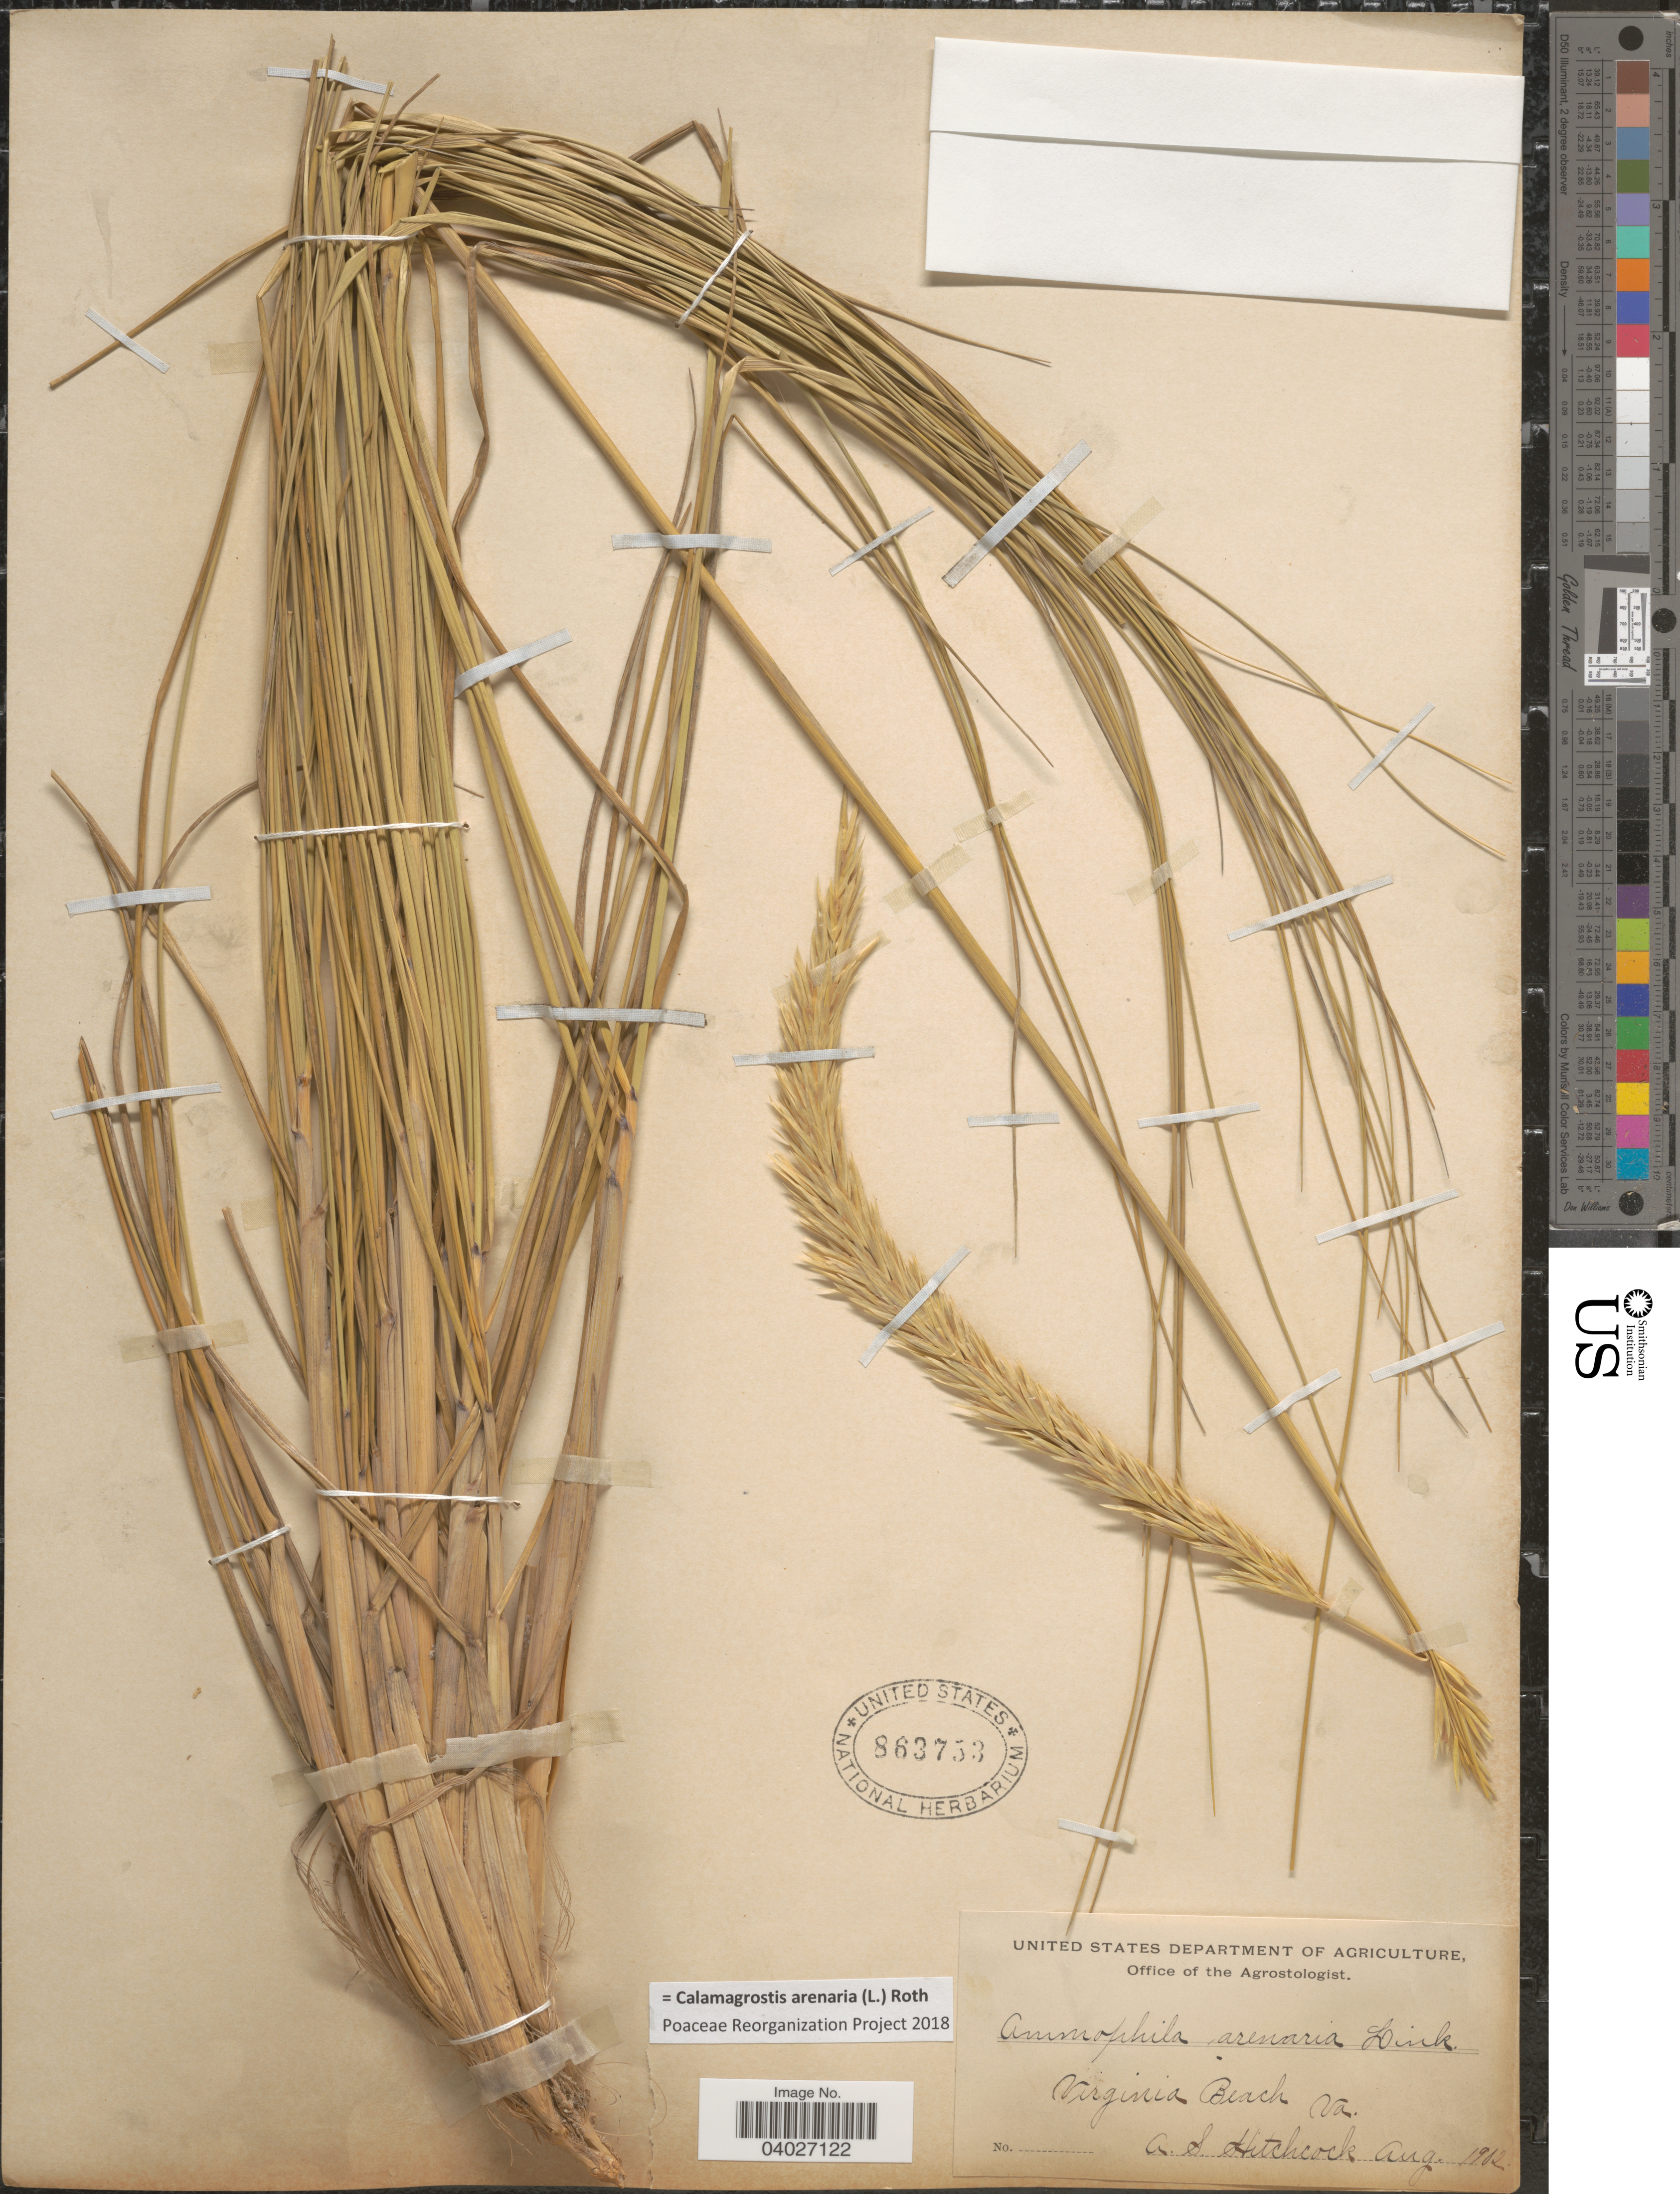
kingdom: Plantae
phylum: Tracheophyta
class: Liliopsida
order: Poales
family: Poaceae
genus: Calamagrostis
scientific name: Calamagrostis arenaria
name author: (L.) Roth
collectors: A. S. Hitchcock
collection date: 1902-08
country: United States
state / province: Virginia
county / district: City of Virginia Beach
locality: Virginia Beach.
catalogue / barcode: US 863753